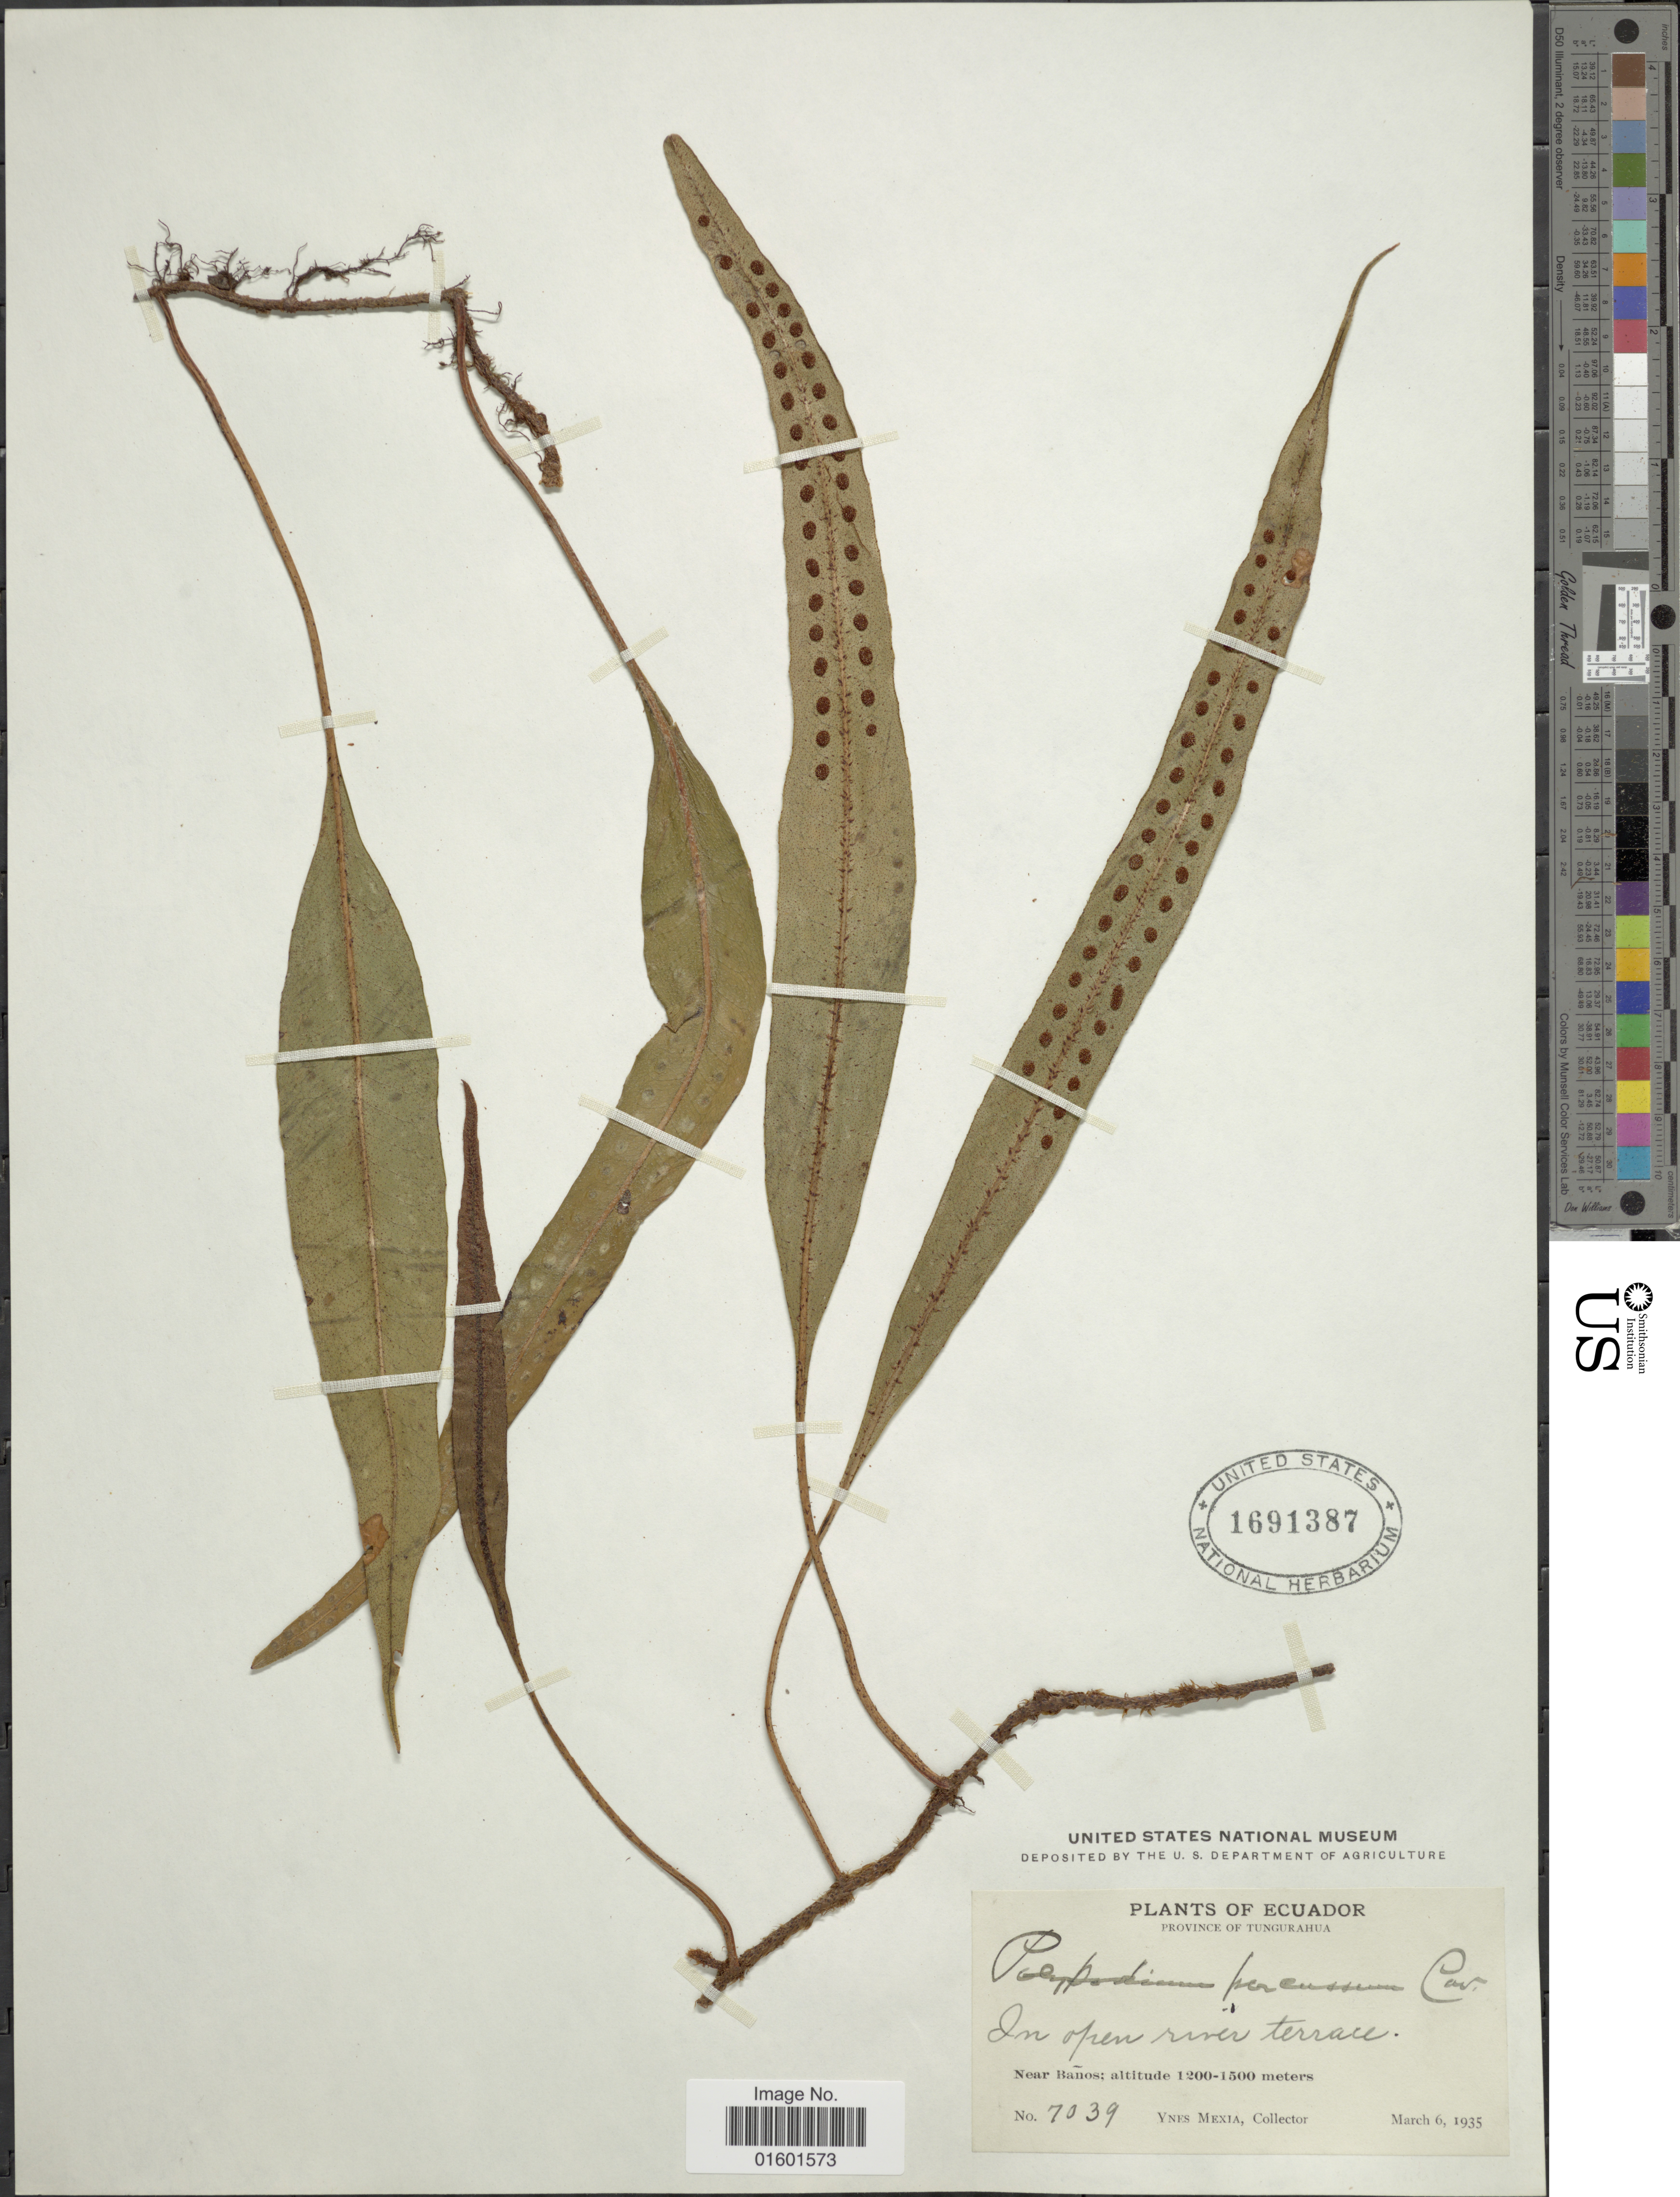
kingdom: Plantae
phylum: Tracheophyta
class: Polypodiopsida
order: Polypodiales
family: Polypodiaceae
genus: Microgramma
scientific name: Microgramma percussa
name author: (Cav.) de la Sota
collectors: Y. Mexia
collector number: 7039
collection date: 1935-03-06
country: Ecuador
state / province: Tungurahua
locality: Near Banos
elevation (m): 1200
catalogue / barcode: US 1691387